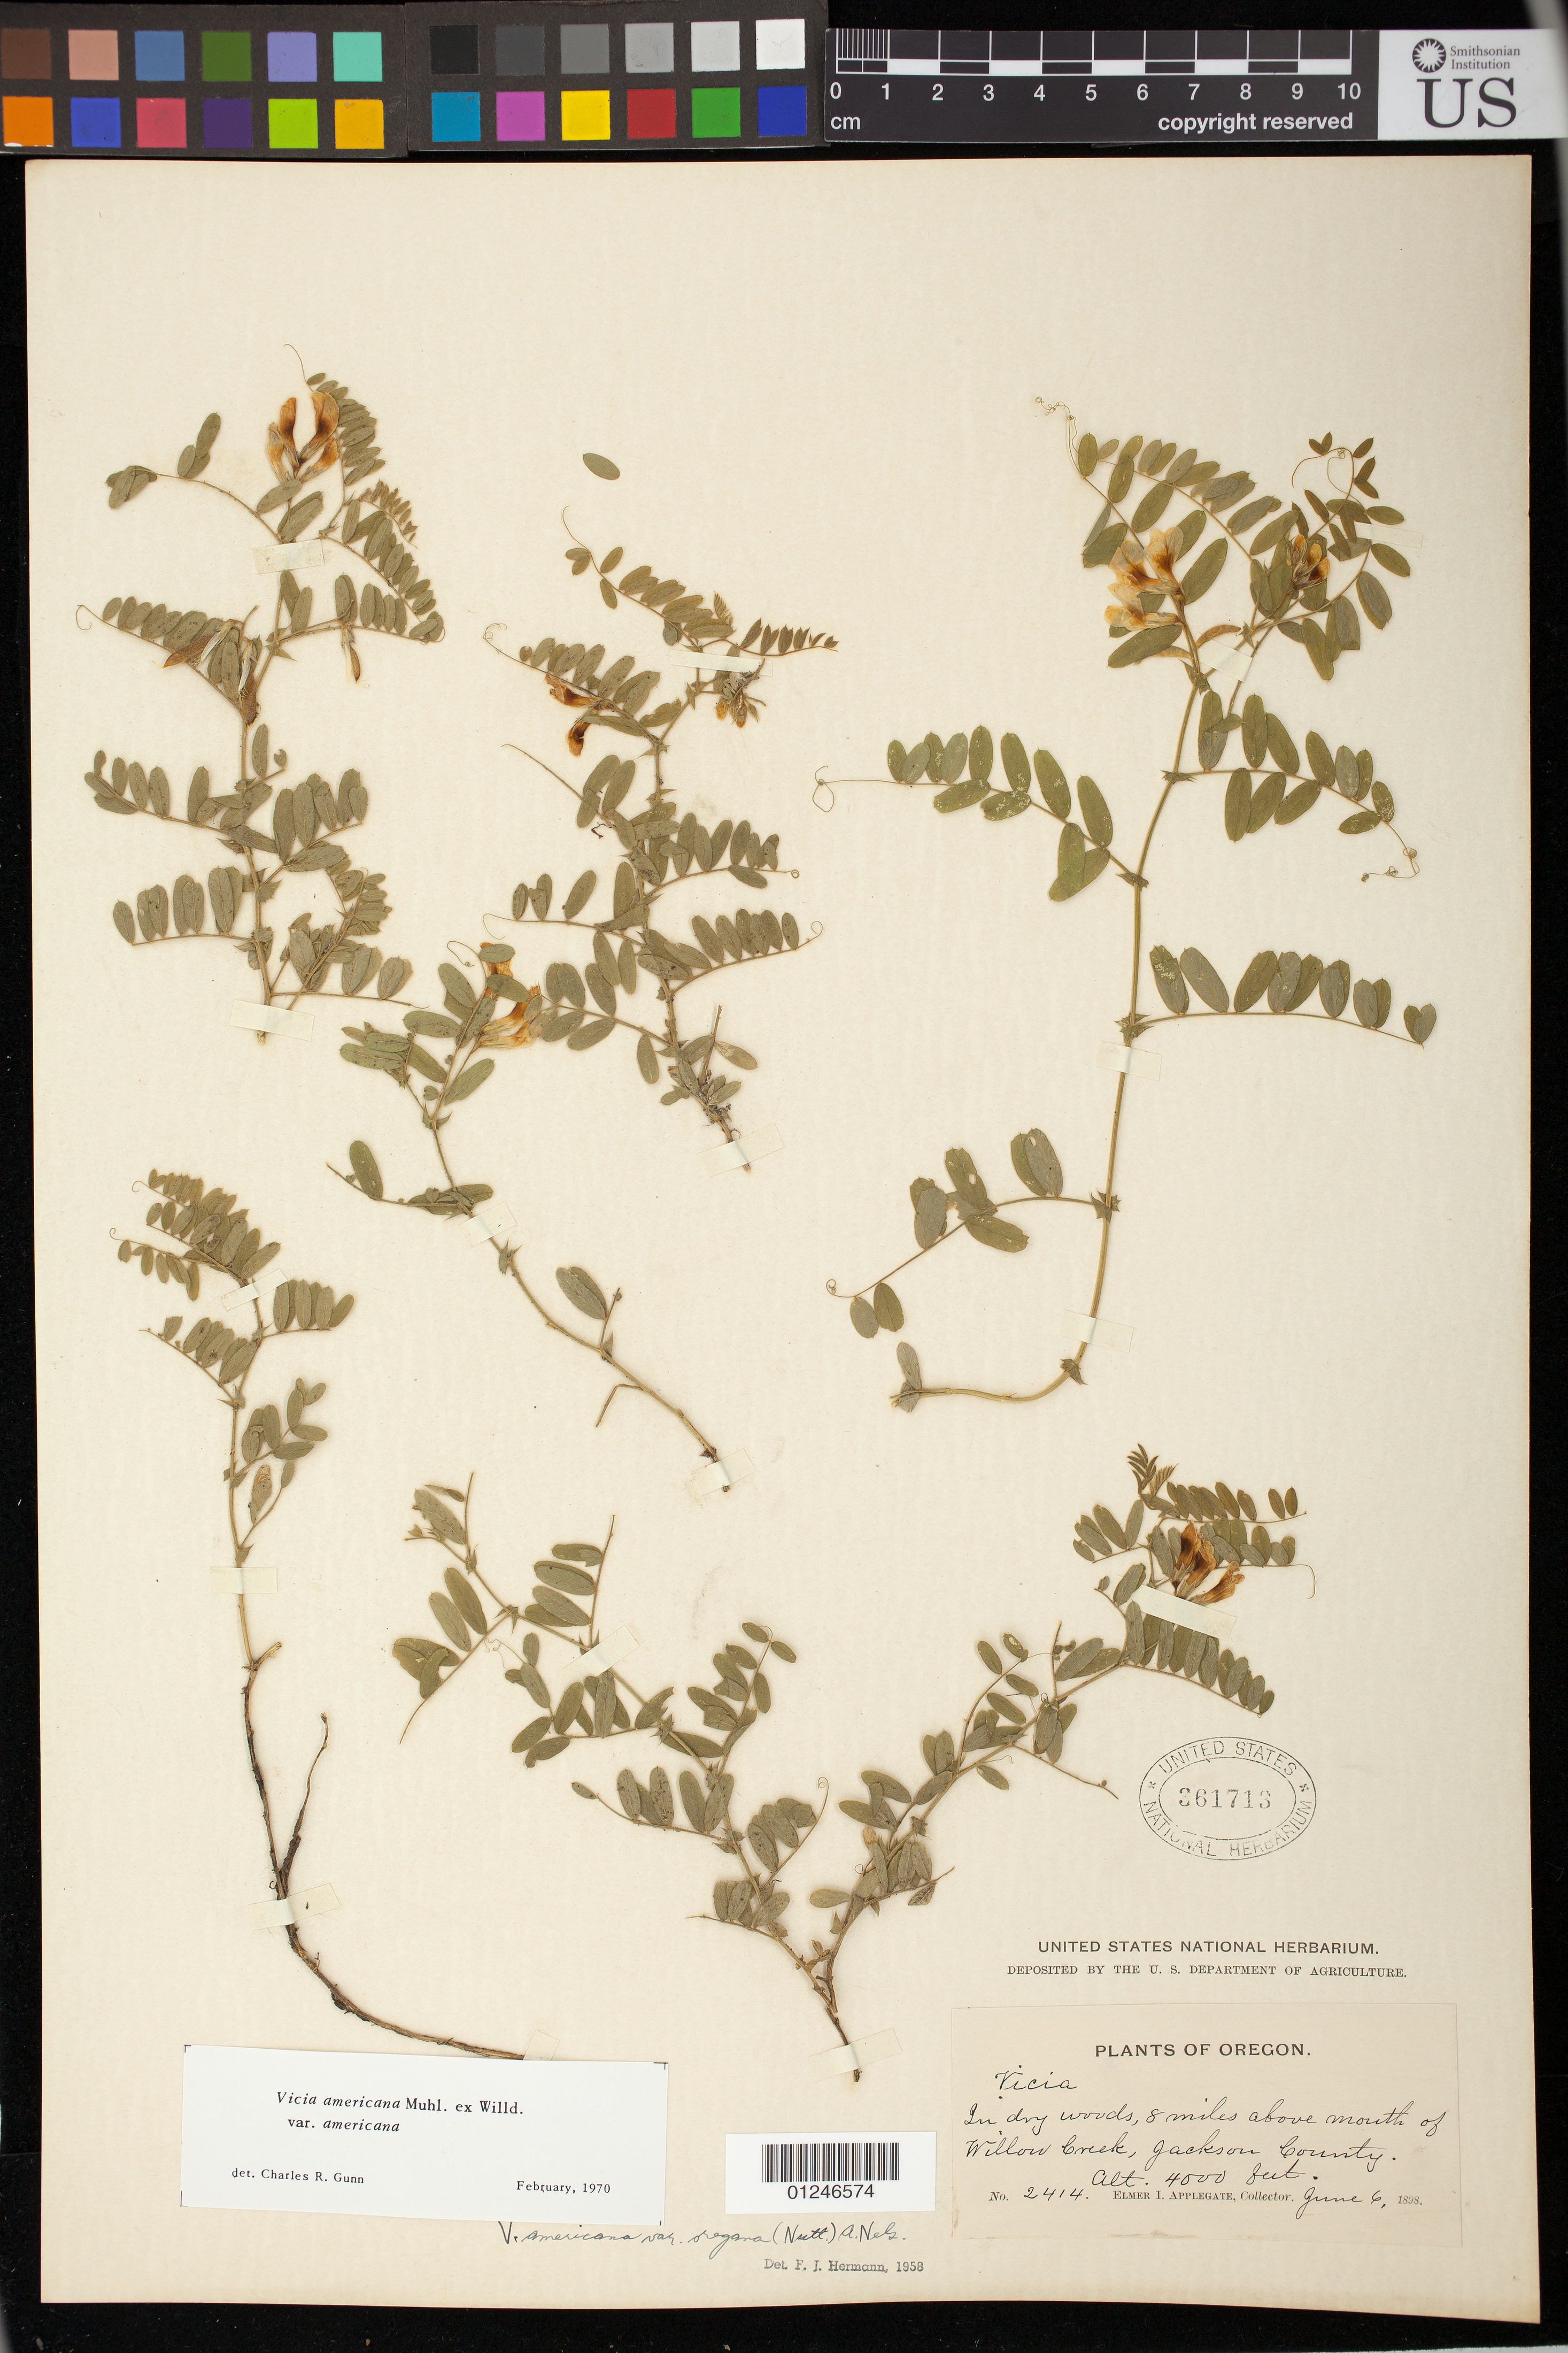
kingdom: Plantae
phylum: Tracheophyta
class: Magnoliopsida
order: Fabales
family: Fabaceae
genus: Vicia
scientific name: Vicia americana var. americana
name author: Muhl. ex Willd.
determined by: Gunn, C. R.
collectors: E. I. Applegate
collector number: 2414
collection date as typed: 06 Jun 1898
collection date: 1898-06-06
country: United States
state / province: Oregon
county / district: Jackson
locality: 8 miles about mouth of Willow creek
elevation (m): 4000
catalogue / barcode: US 361713